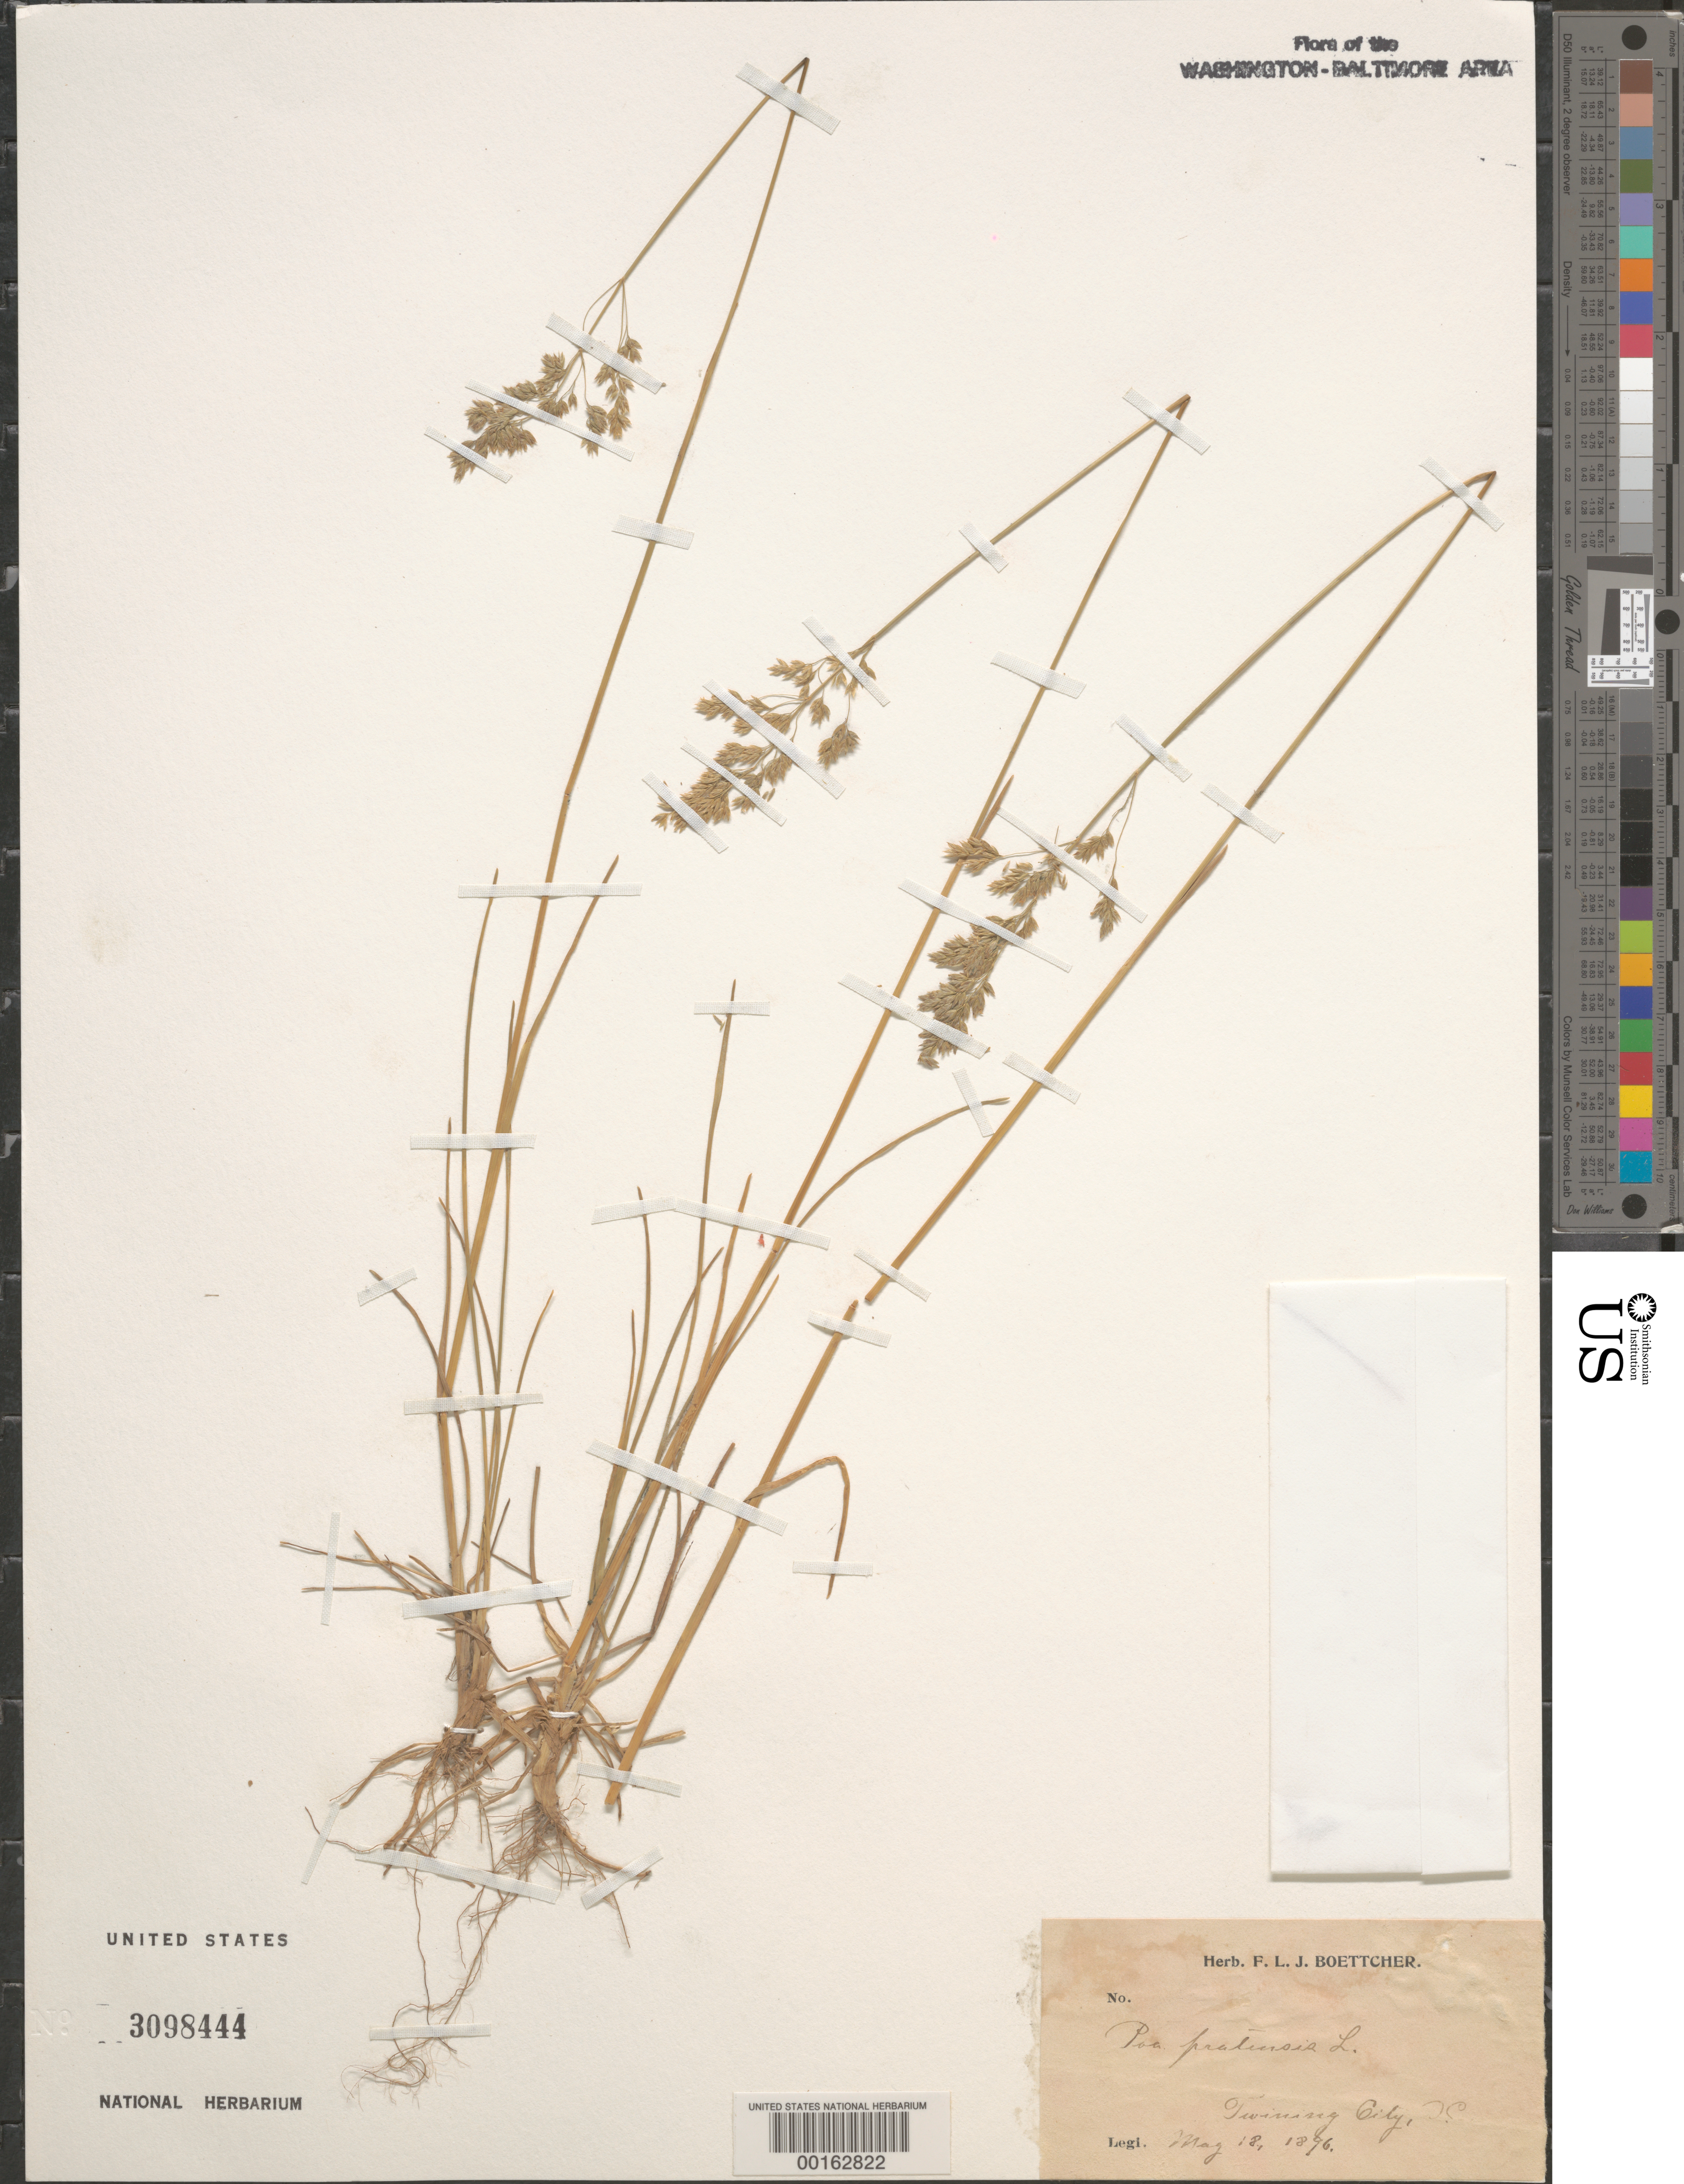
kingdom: Plantae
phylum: Tracheophyta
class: Liliopsida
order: Poales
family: Poaceae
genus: Poa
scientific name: Poa pratensis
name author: L.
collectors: F. Boettcher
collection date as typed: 18 May 1896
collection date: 1896-05-18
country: United States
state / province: District of Columbia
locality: Twining City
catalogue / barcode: US 3098444